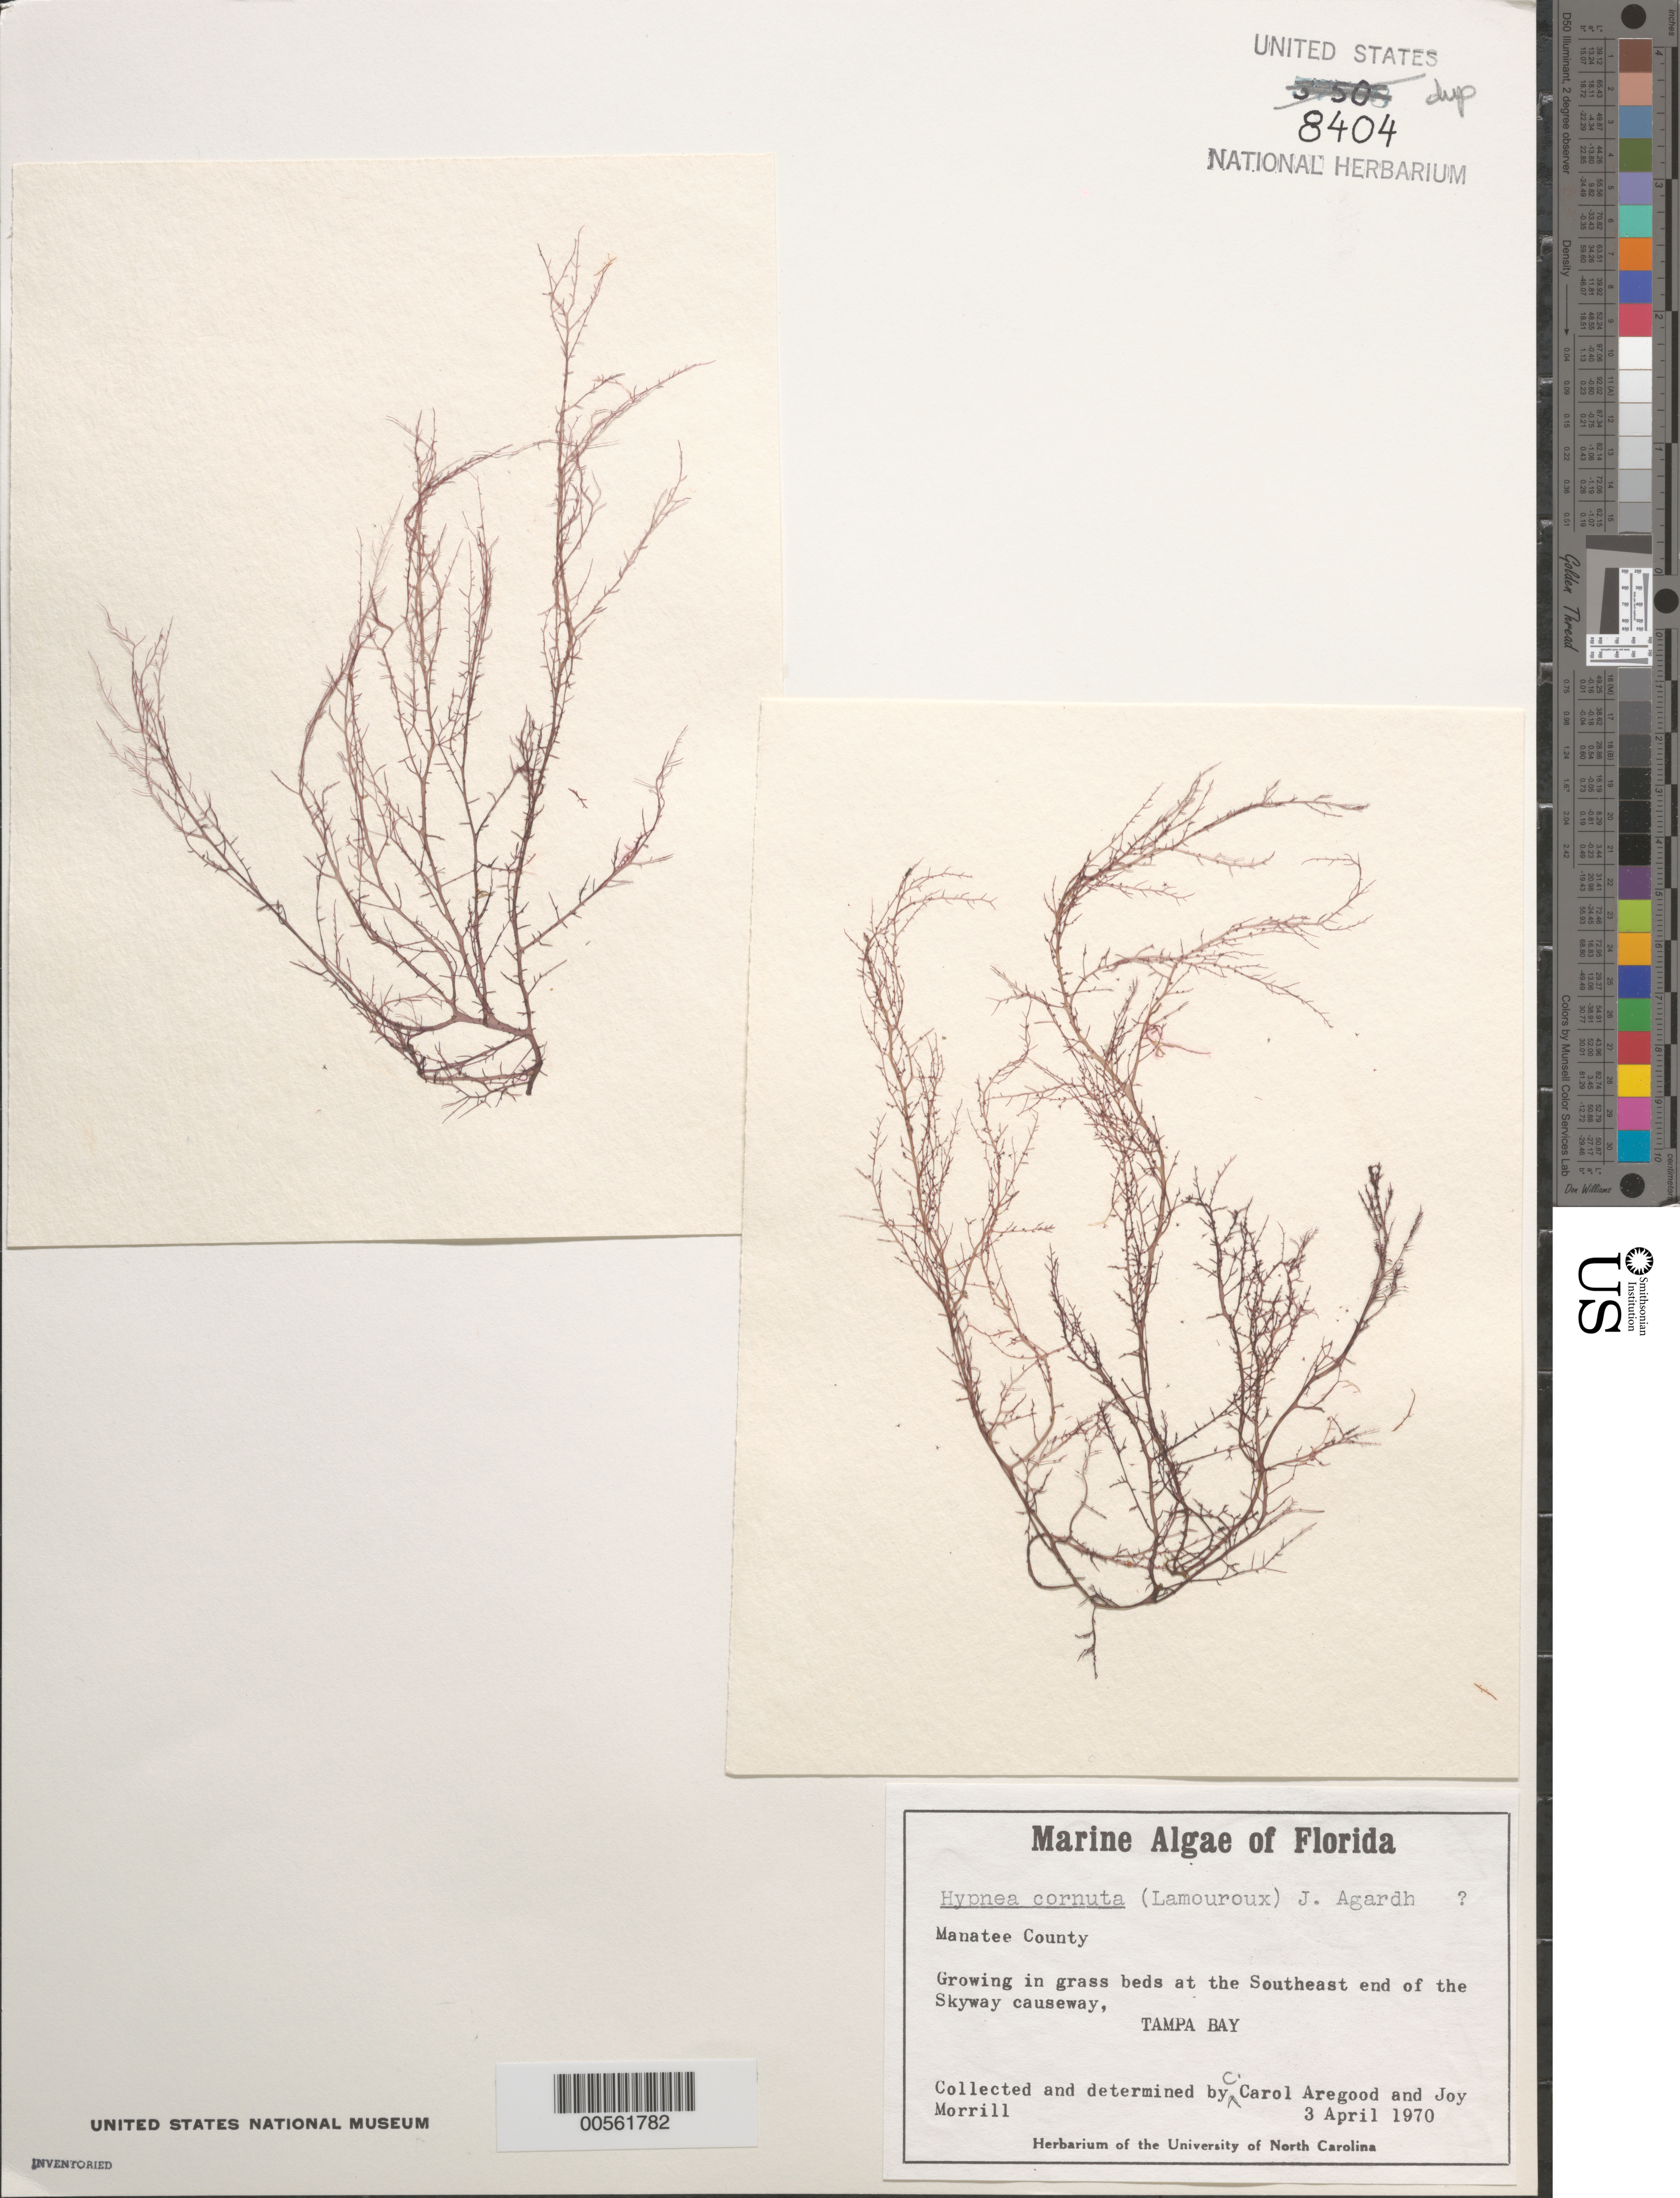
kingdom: Plantae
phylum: Rhodophyta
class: Florideophyceae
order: Gigartinales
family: Cystocloniaceae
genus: Hypnea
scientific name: Hypnea cornuta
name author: (Kütz.) J. Agardh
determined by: Aregood, C. C.; Morrill, J.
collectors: C. Aregood & J. Morrill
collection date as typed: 03 Apr 1970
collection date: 1970-04-03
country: United States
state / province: Florida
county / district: Manatee County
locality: Skyway Causeway, southeast end, Tampa Bay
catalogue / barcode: US 8404